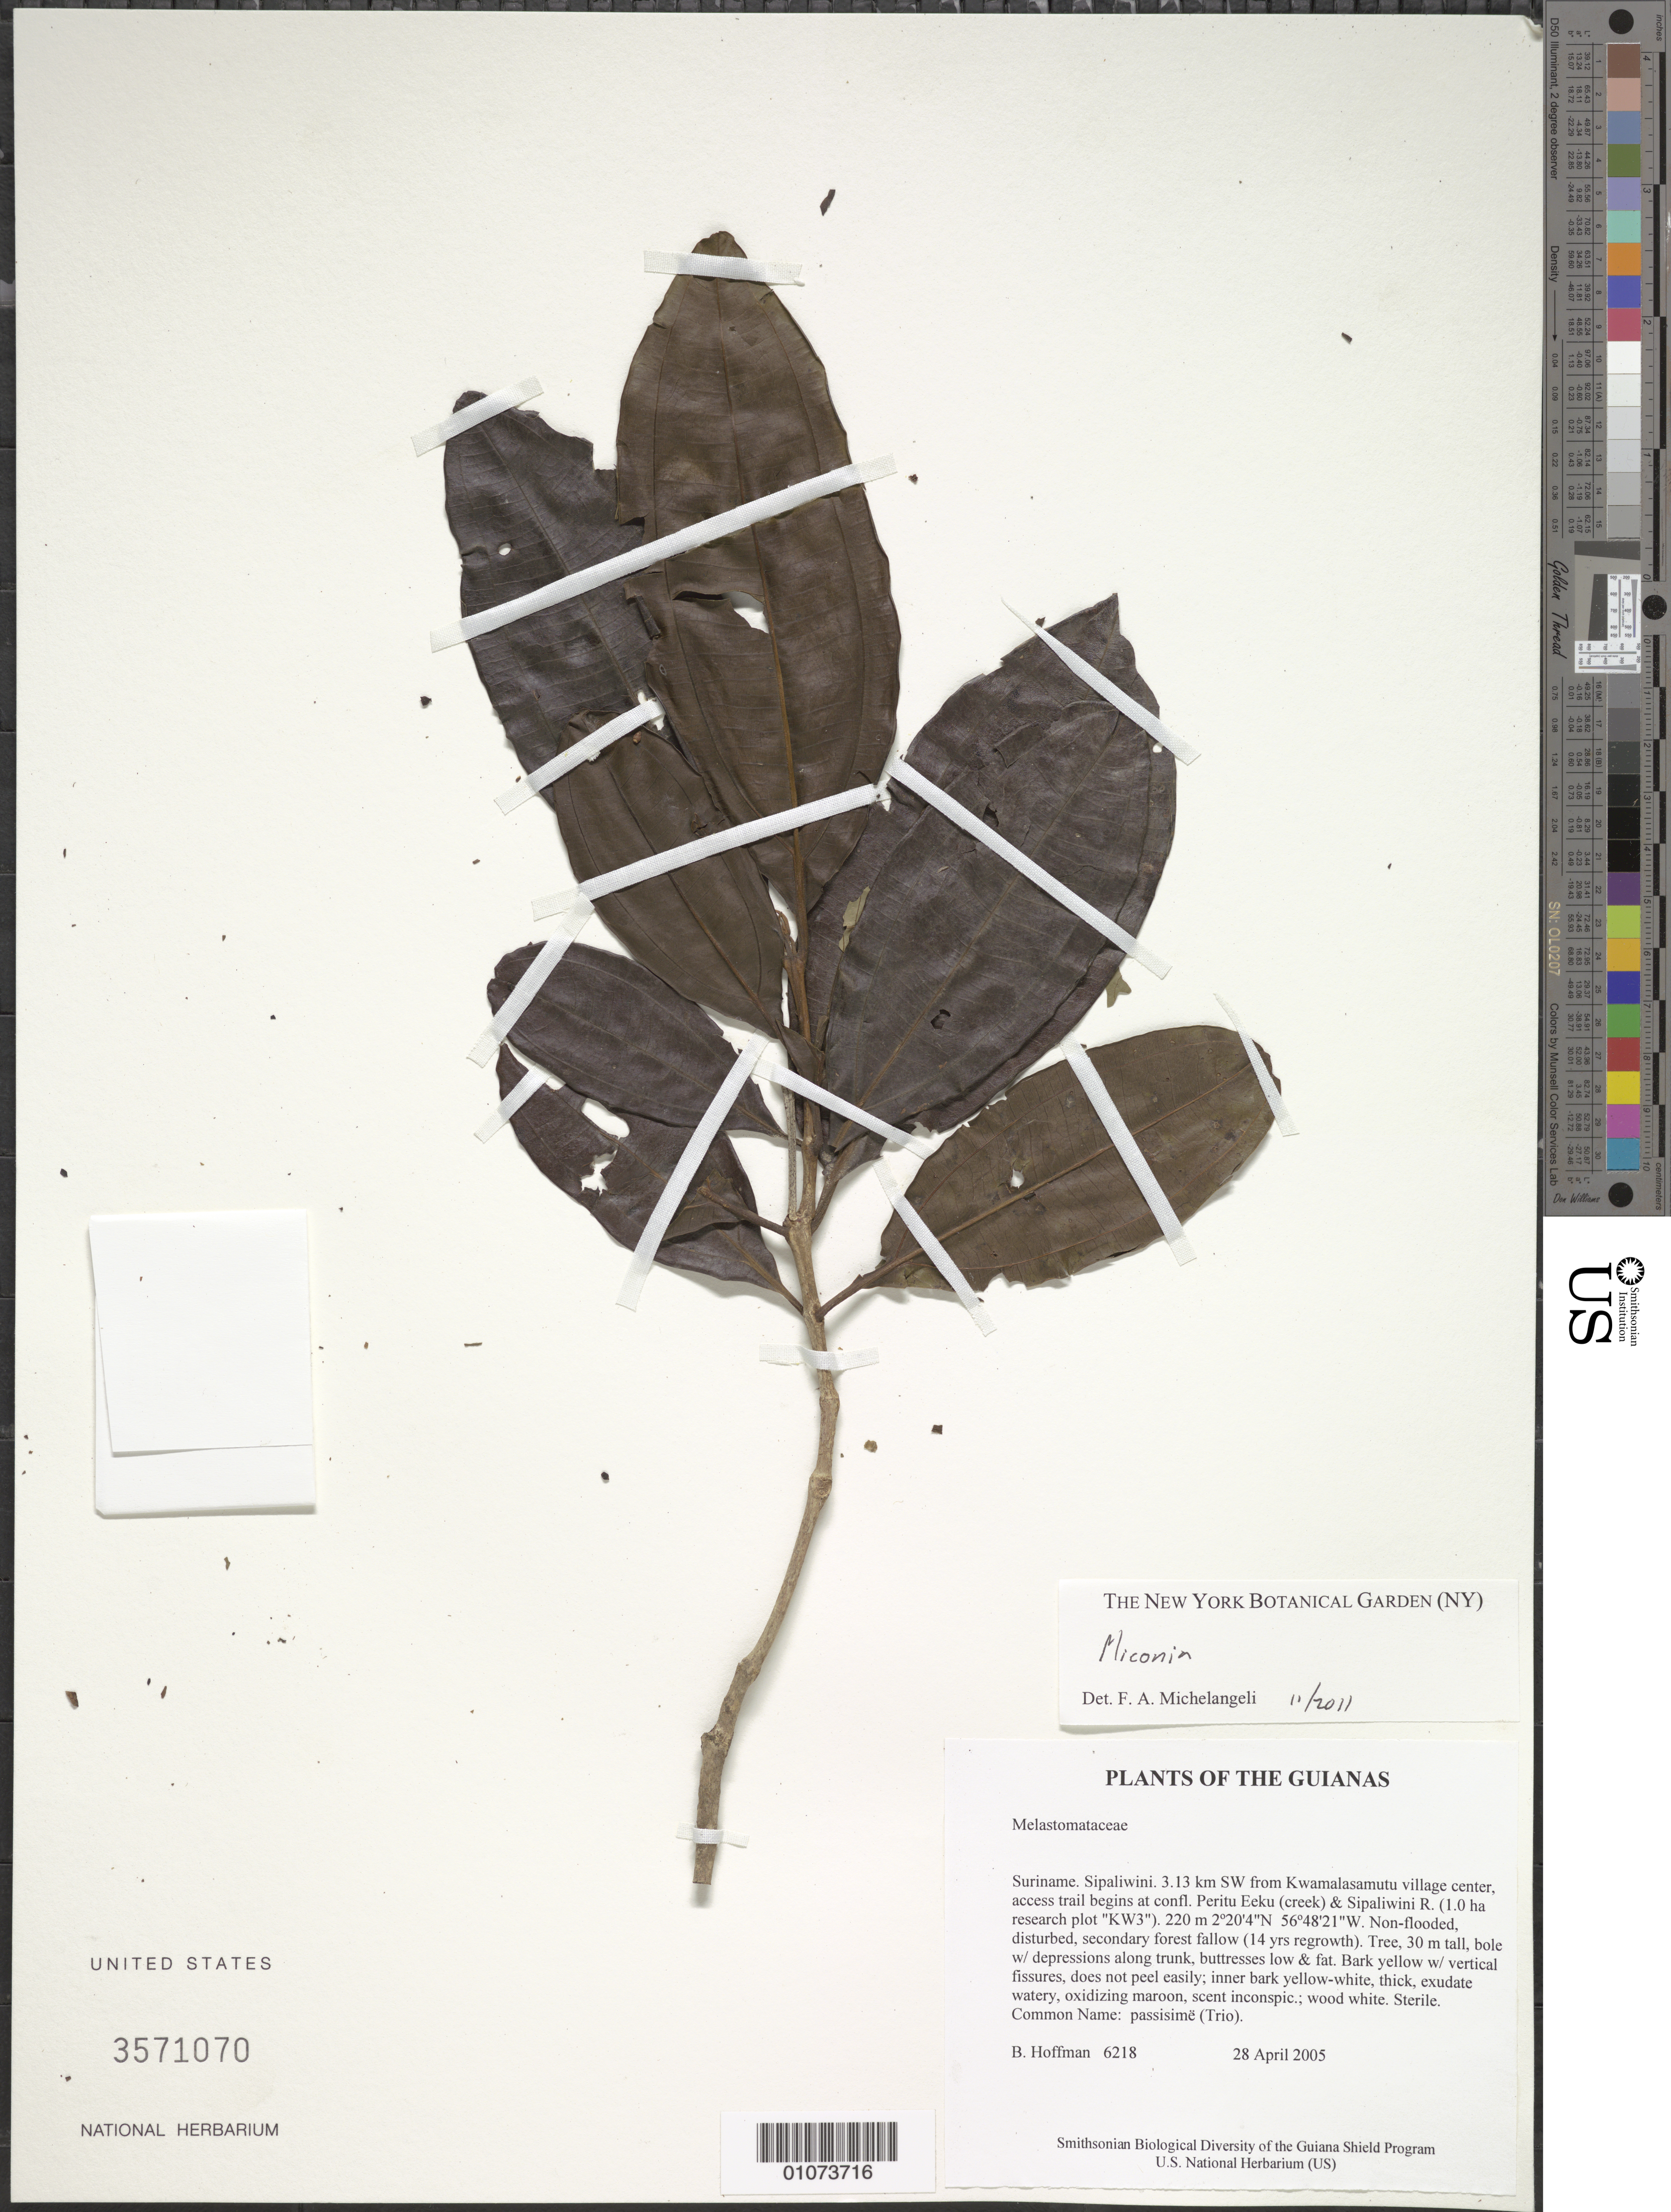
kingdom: Plantae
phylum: Tracheophyta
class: Magnoliopsida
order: Myrtales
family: Melastomataceae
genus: Miconia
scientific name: Miconia sp.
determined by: Michelangeli, F. A.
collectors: B. Hoffman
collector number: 6218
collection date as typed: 28 April 2005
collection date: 2005-04-28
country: Suriname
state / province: Sipaliwini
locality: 3.13 km SW from Kwamalasamutu village center, access trail begins at confl. Peritu Eeku (creek) & Sipaliwini R. (1.0 ha research plot "KW3")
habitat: Non-flooded, disturbed, secondary forest fallow (14 yrs regrowth)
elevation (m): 220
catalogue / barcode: US 3571070